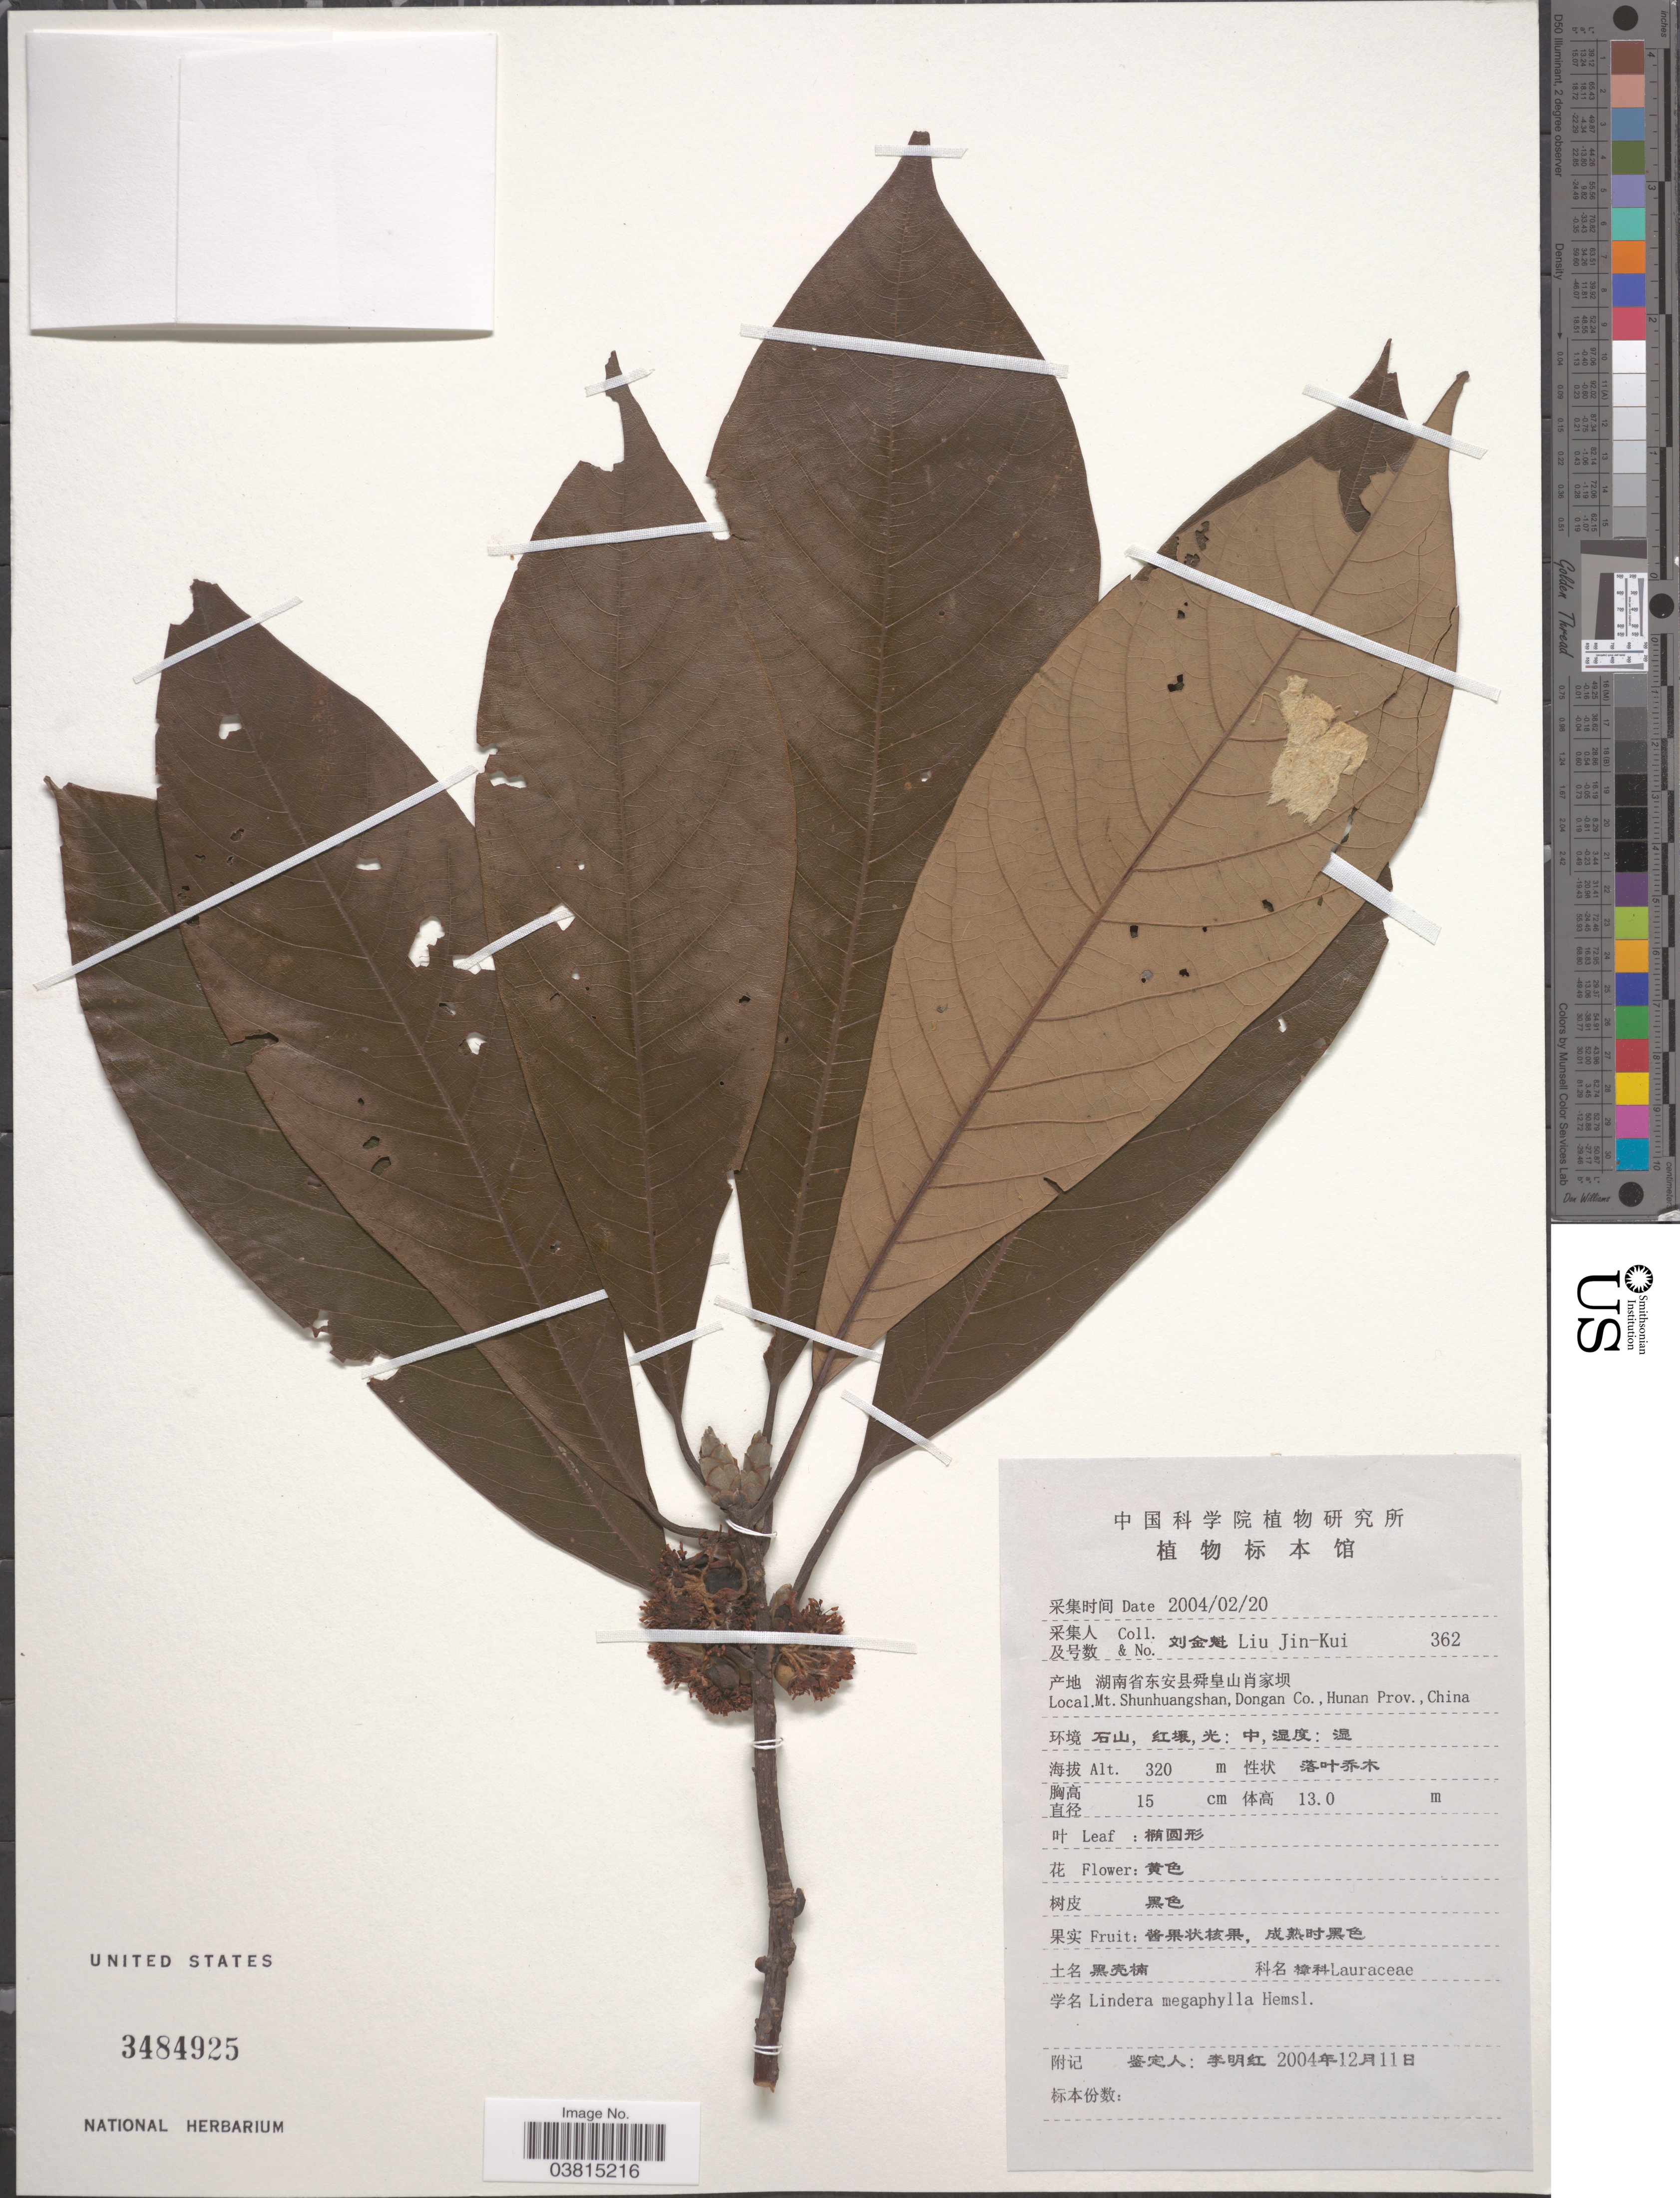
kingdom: Plantae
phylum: Tracheophyta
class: Magnoliopsida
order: Laurales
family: Lauraceae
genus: Lindera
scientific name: Lindera megaphylla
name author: Hemsl.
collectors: L. Jin-Kui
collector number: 362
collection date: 2004-02-20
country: China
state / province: Hunan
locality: Mt. Shunhuangshan, Dongan Co, Hunan Prov.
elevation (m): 320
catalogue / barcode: US 3484925